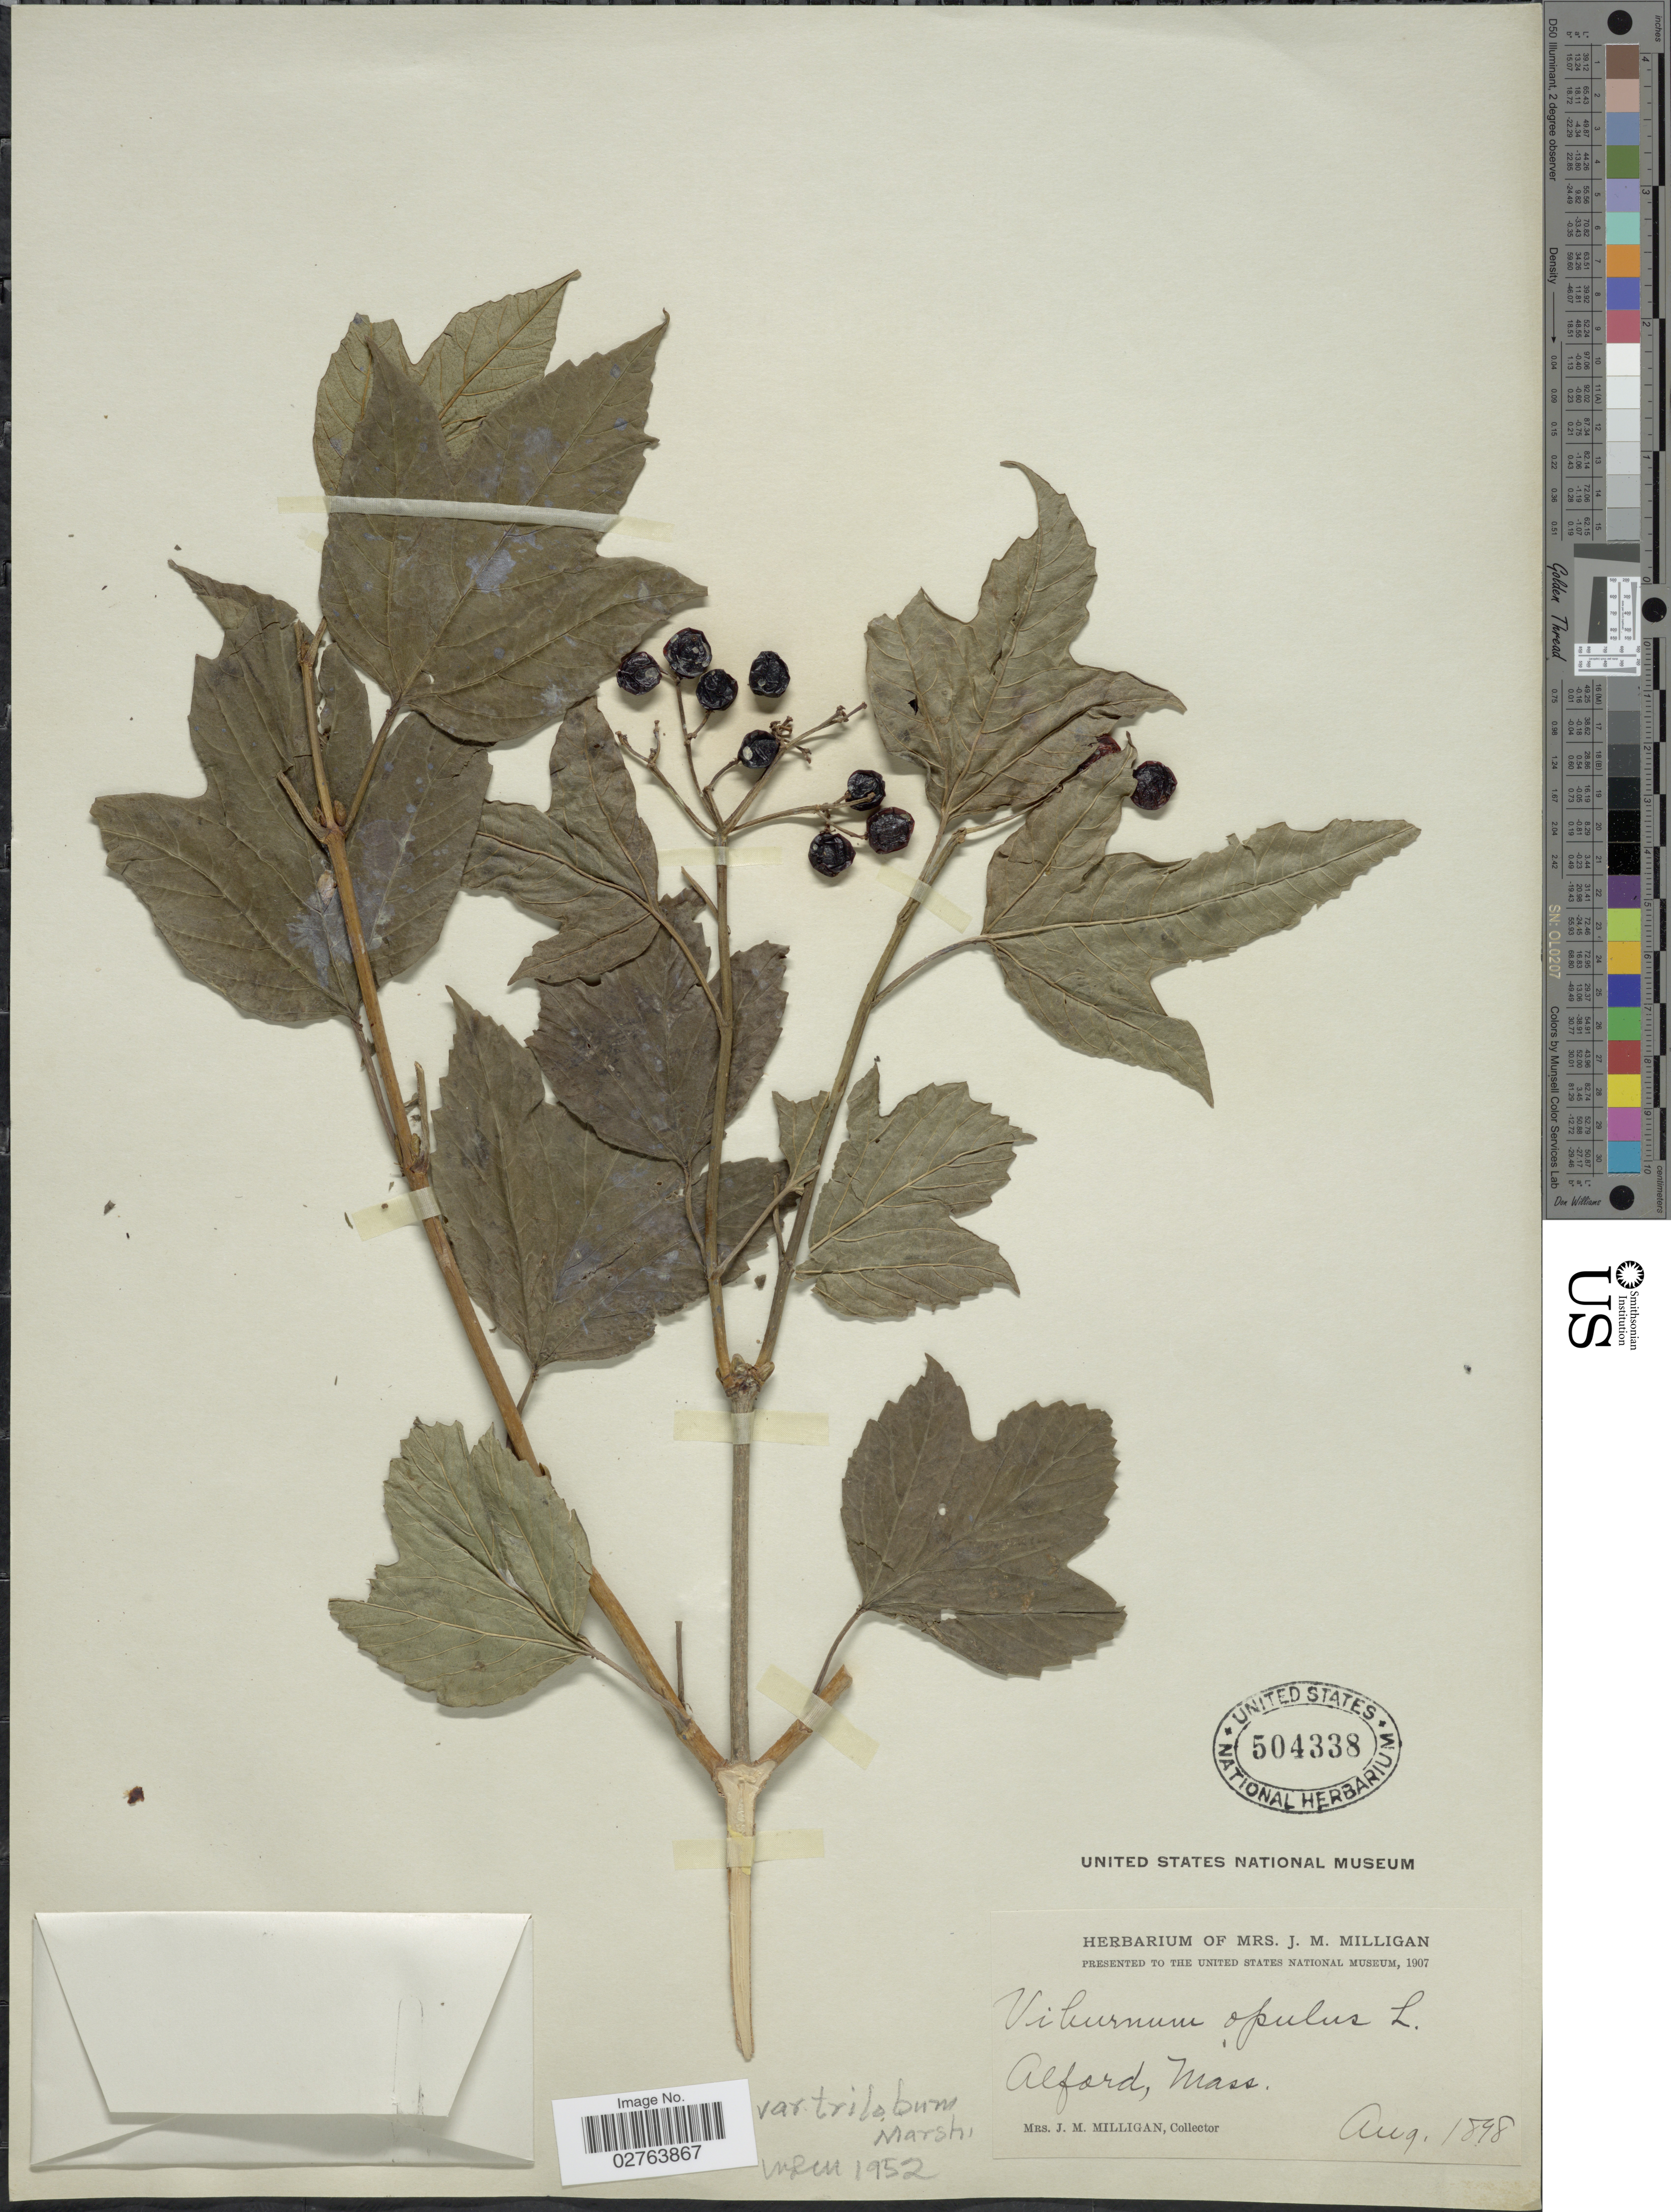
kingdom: Plantae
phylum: Tracheophyta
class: Magnoliopsida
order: Dipsacales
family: Viburnaceae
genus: Viburnum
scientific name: Viburnum opulus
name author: L.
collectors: J. Milligan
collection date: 1898-08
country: United States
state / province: Massachusetts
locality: Alford.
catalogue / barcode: US 504338